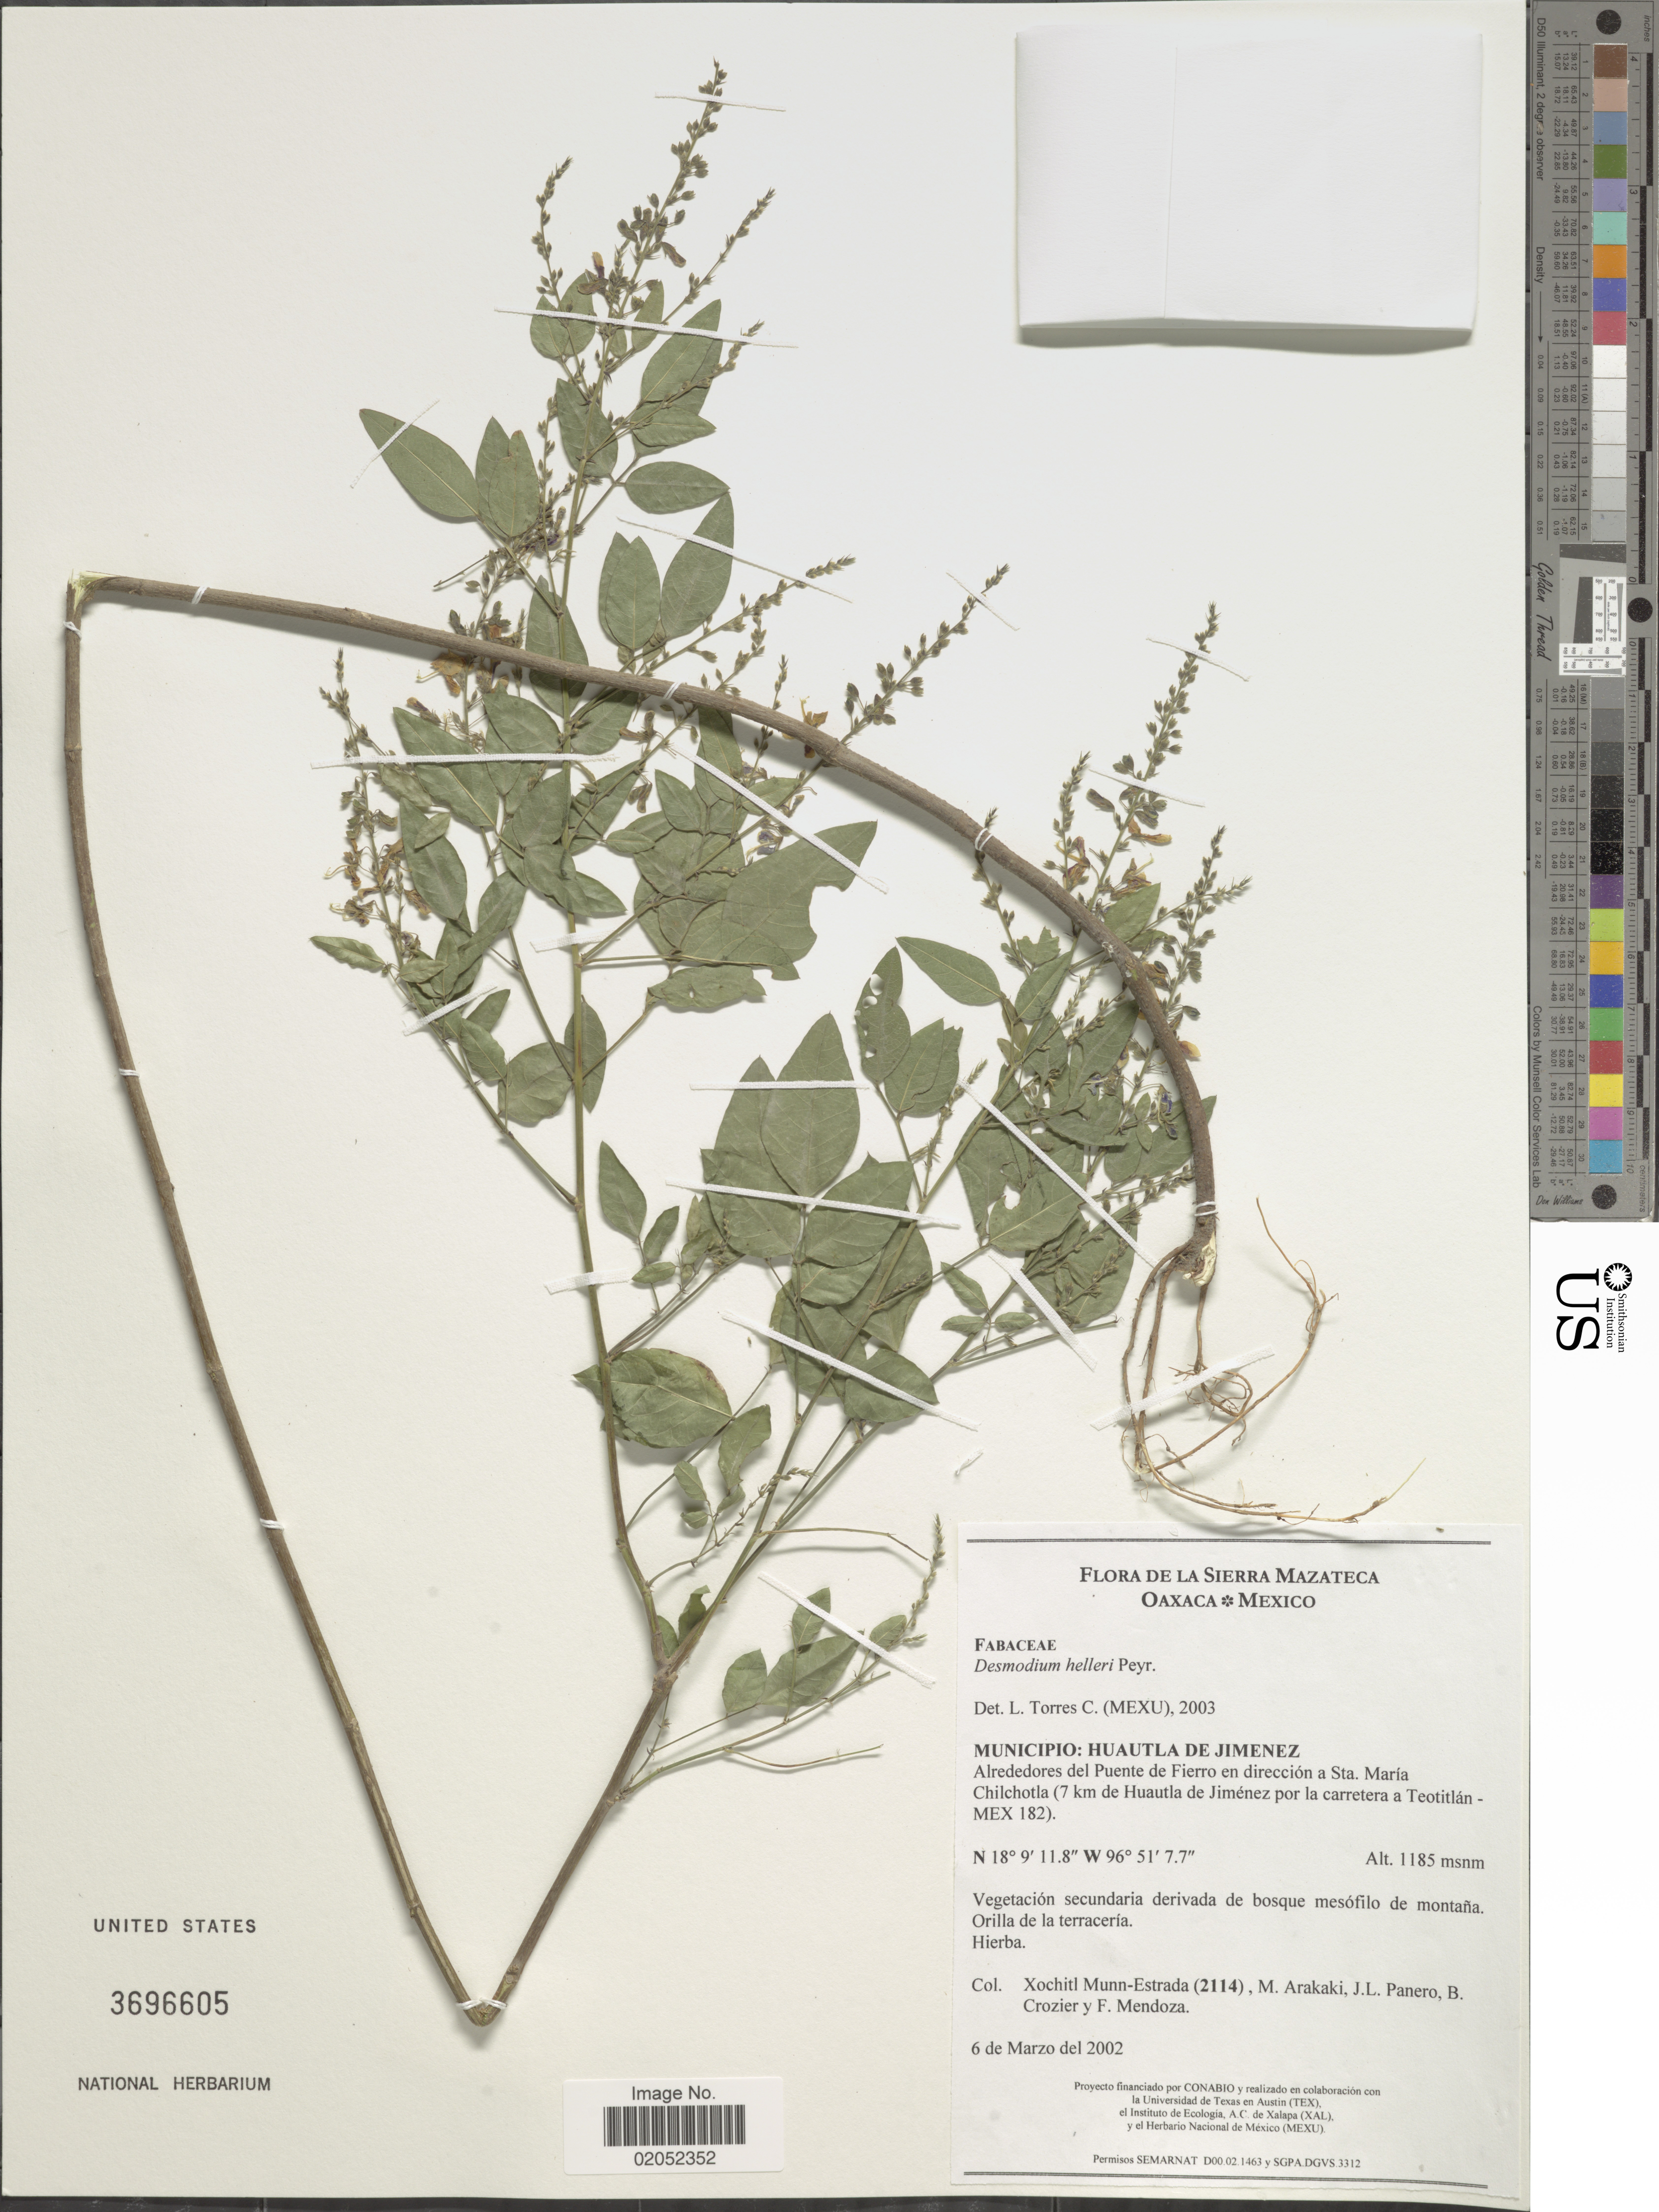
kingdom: Plantae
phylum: Tracheophyta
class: Magnoliopsida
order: Fabales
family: Fabaceae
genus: Desmodium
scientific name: Desmodium helleri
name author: Peyr.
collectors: X. Munn-Estrada, M. Arakaki, J. L. Panero, B. Crozier & F. Mendoza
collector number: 2114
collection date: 2002-03-06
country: Mexico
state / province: Oaxaca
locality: Oaxaca, Mexico. Sierra Mazateca. Municipio: Huautla de Jimenez, Alrededores del Puente de Fierro en direccion a Sta. Maria Chilchotla (7 km de Huautla de Jimenez por la carretera a Teotitlan-Mex 182).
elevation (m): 1185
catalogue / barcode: US 3696605